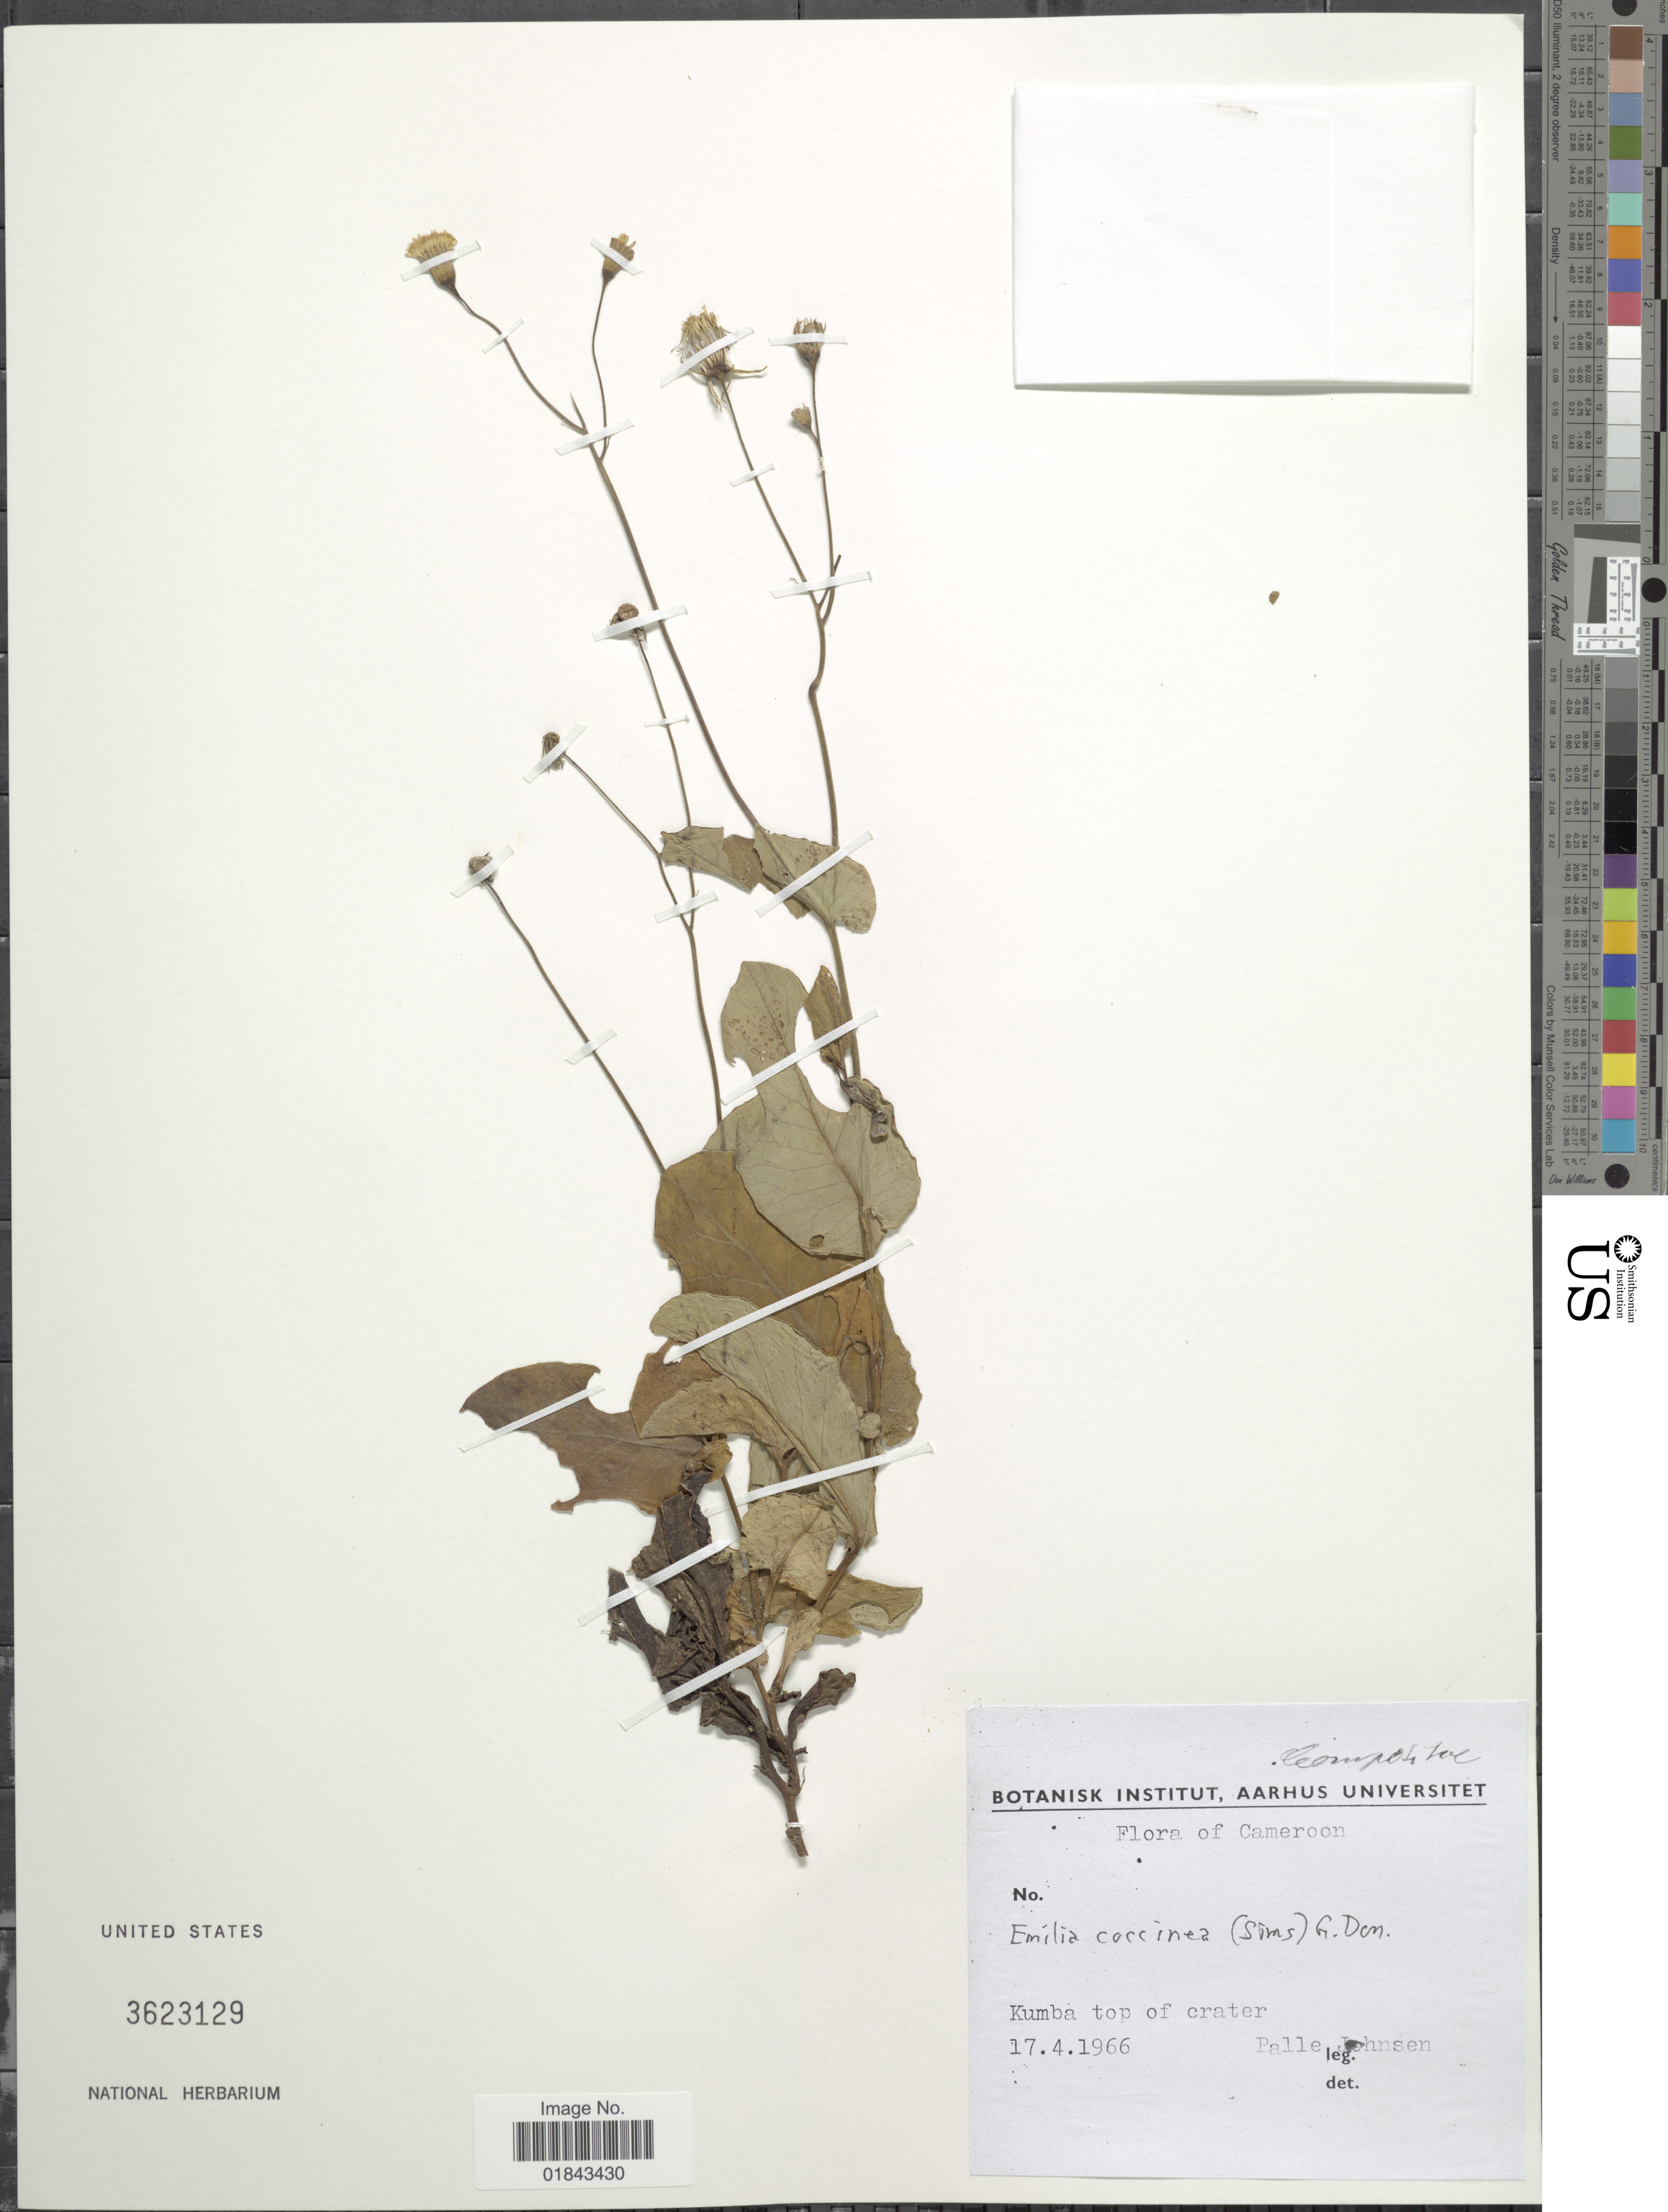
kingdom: Plantae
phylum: Tracheophyta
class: Magnoliopsida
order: Asterales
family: Asteraceae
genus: Emilia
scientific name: Emilia coccinea (Sims) Sweet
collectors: P. Johnsen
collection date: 1966-04-17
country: Cameroon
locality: Kumba top of crater.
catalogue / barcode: US 3623129